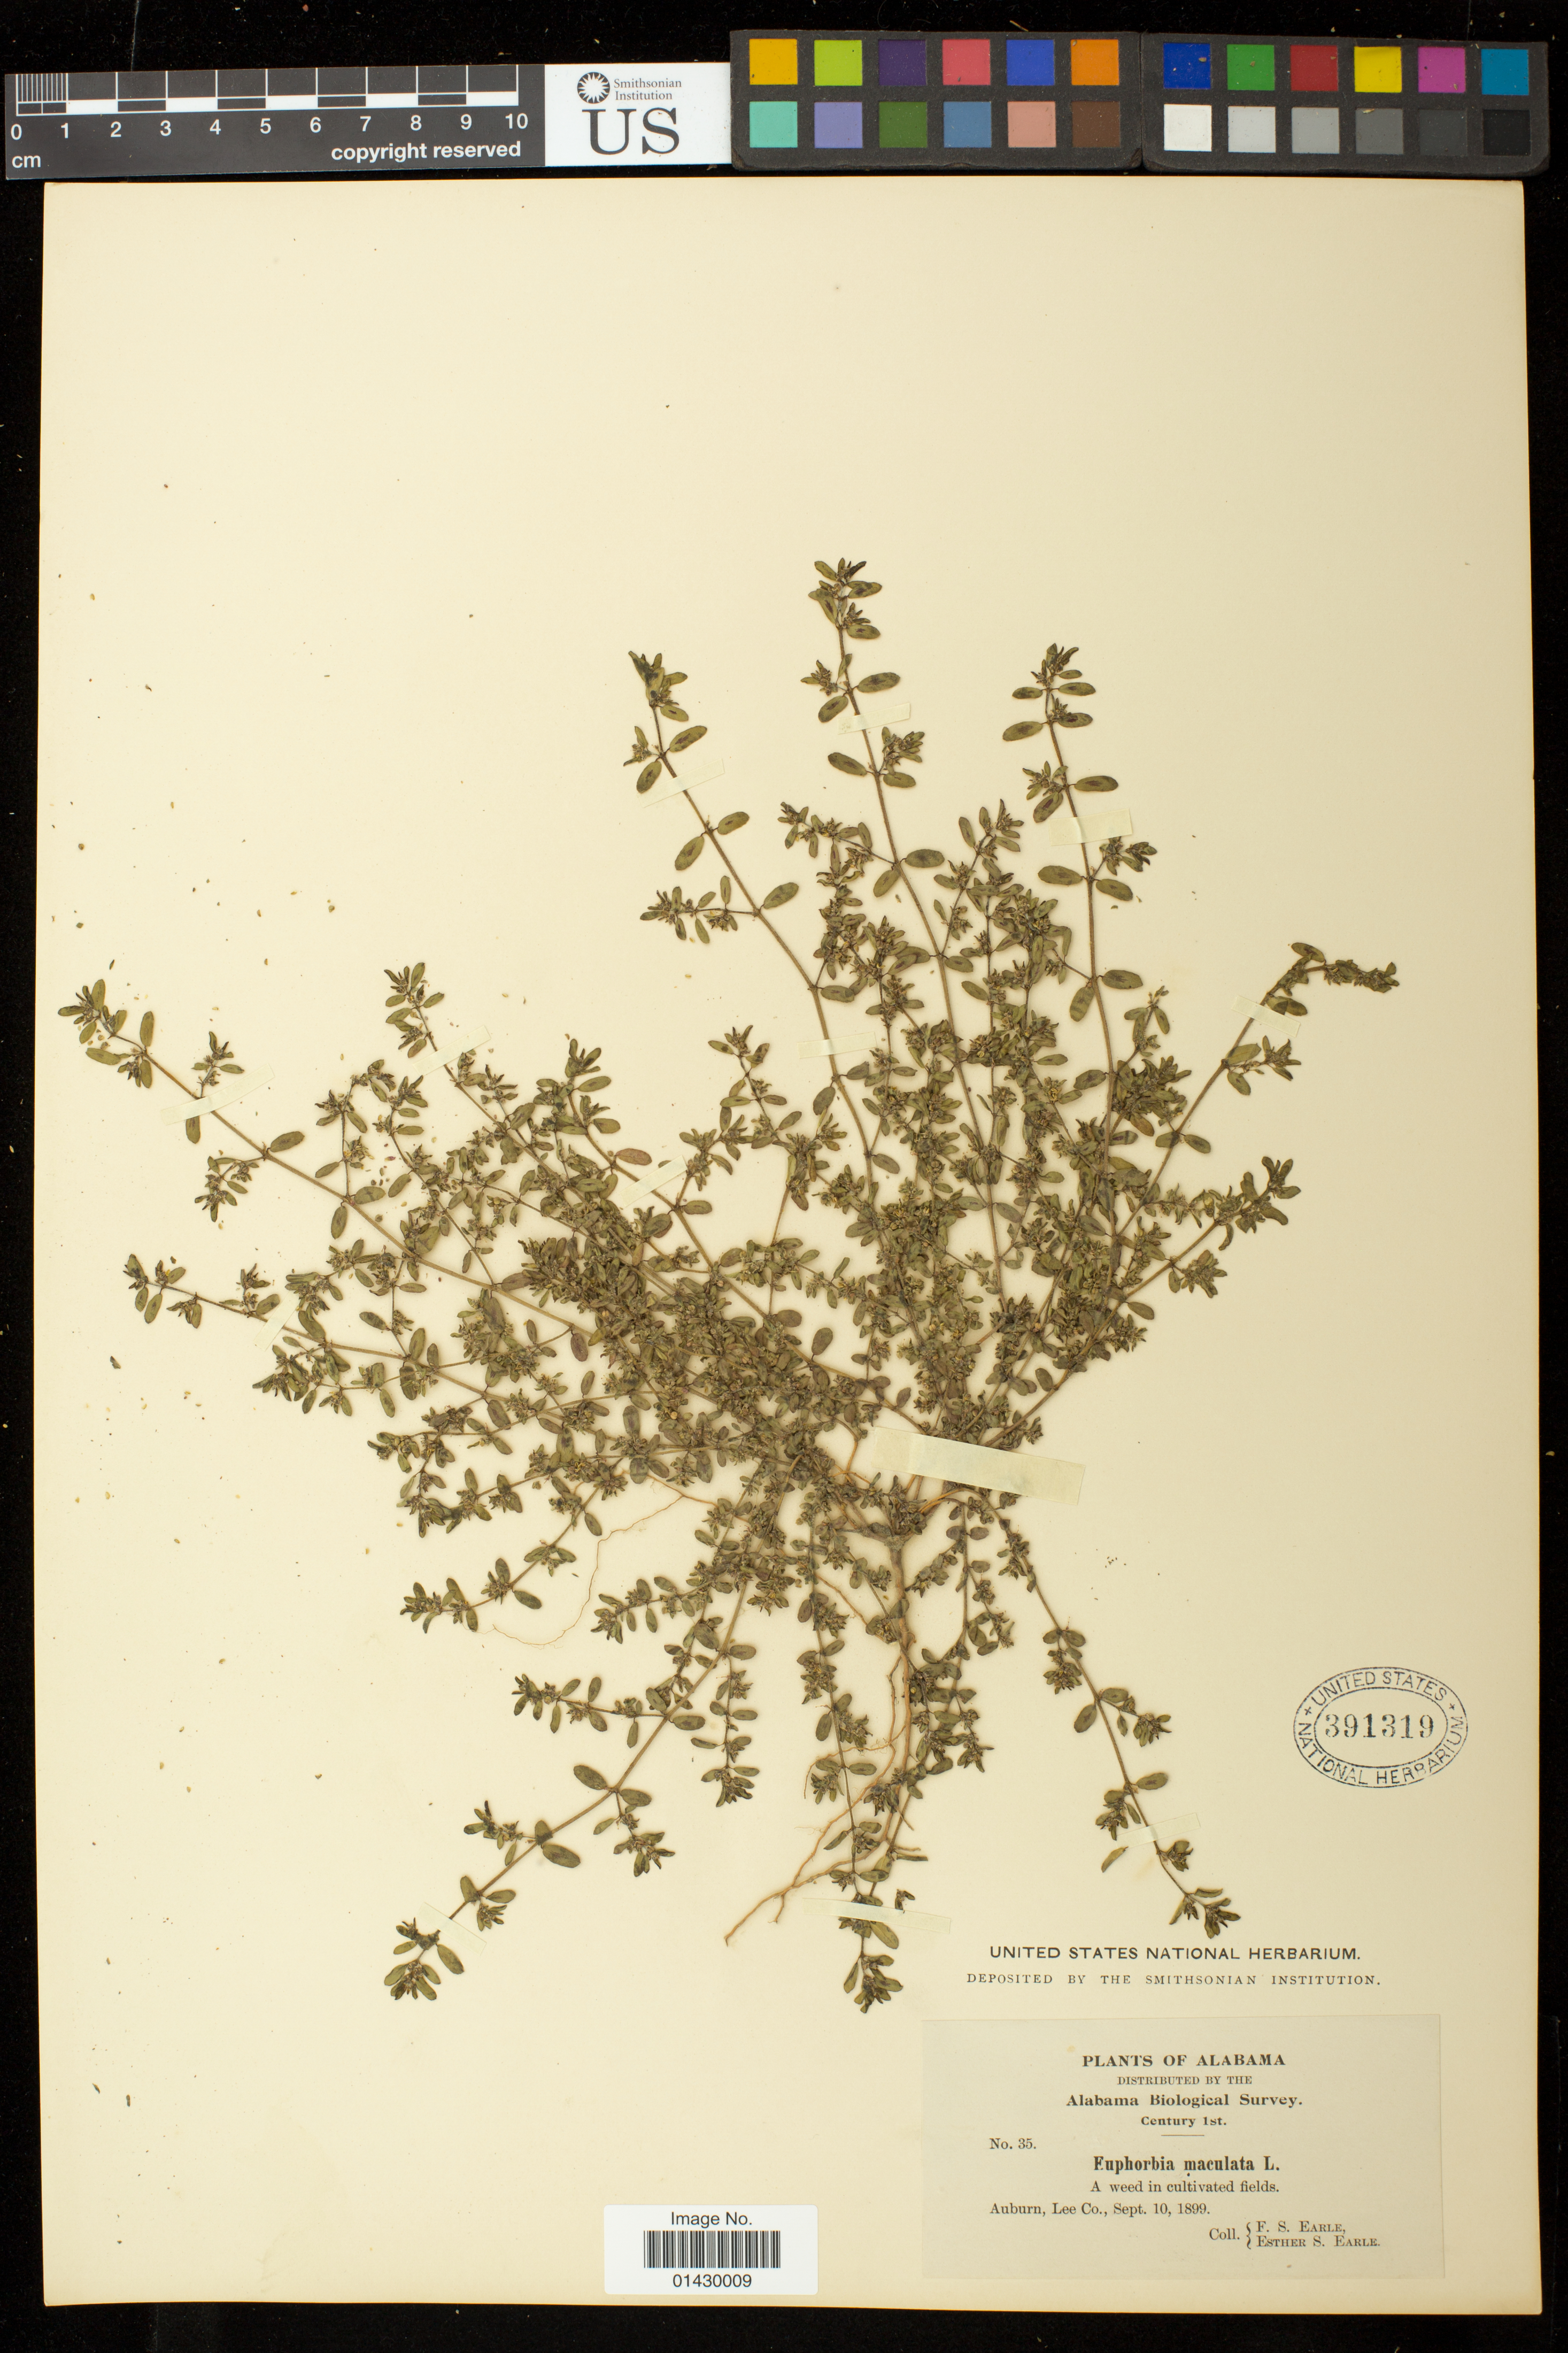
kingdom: Plantae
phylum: Tracheophyta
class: Magnoliopsida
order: Malpighiales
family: Euphorbiaceae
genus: Euphorbia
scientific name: Euphorbia maculata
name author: L.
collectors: F. S. Earle & E. S. Earle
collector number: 35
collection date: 1899-09-10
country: United States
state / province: Alabama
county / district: Lee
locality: Auburn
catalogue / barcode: US 391319